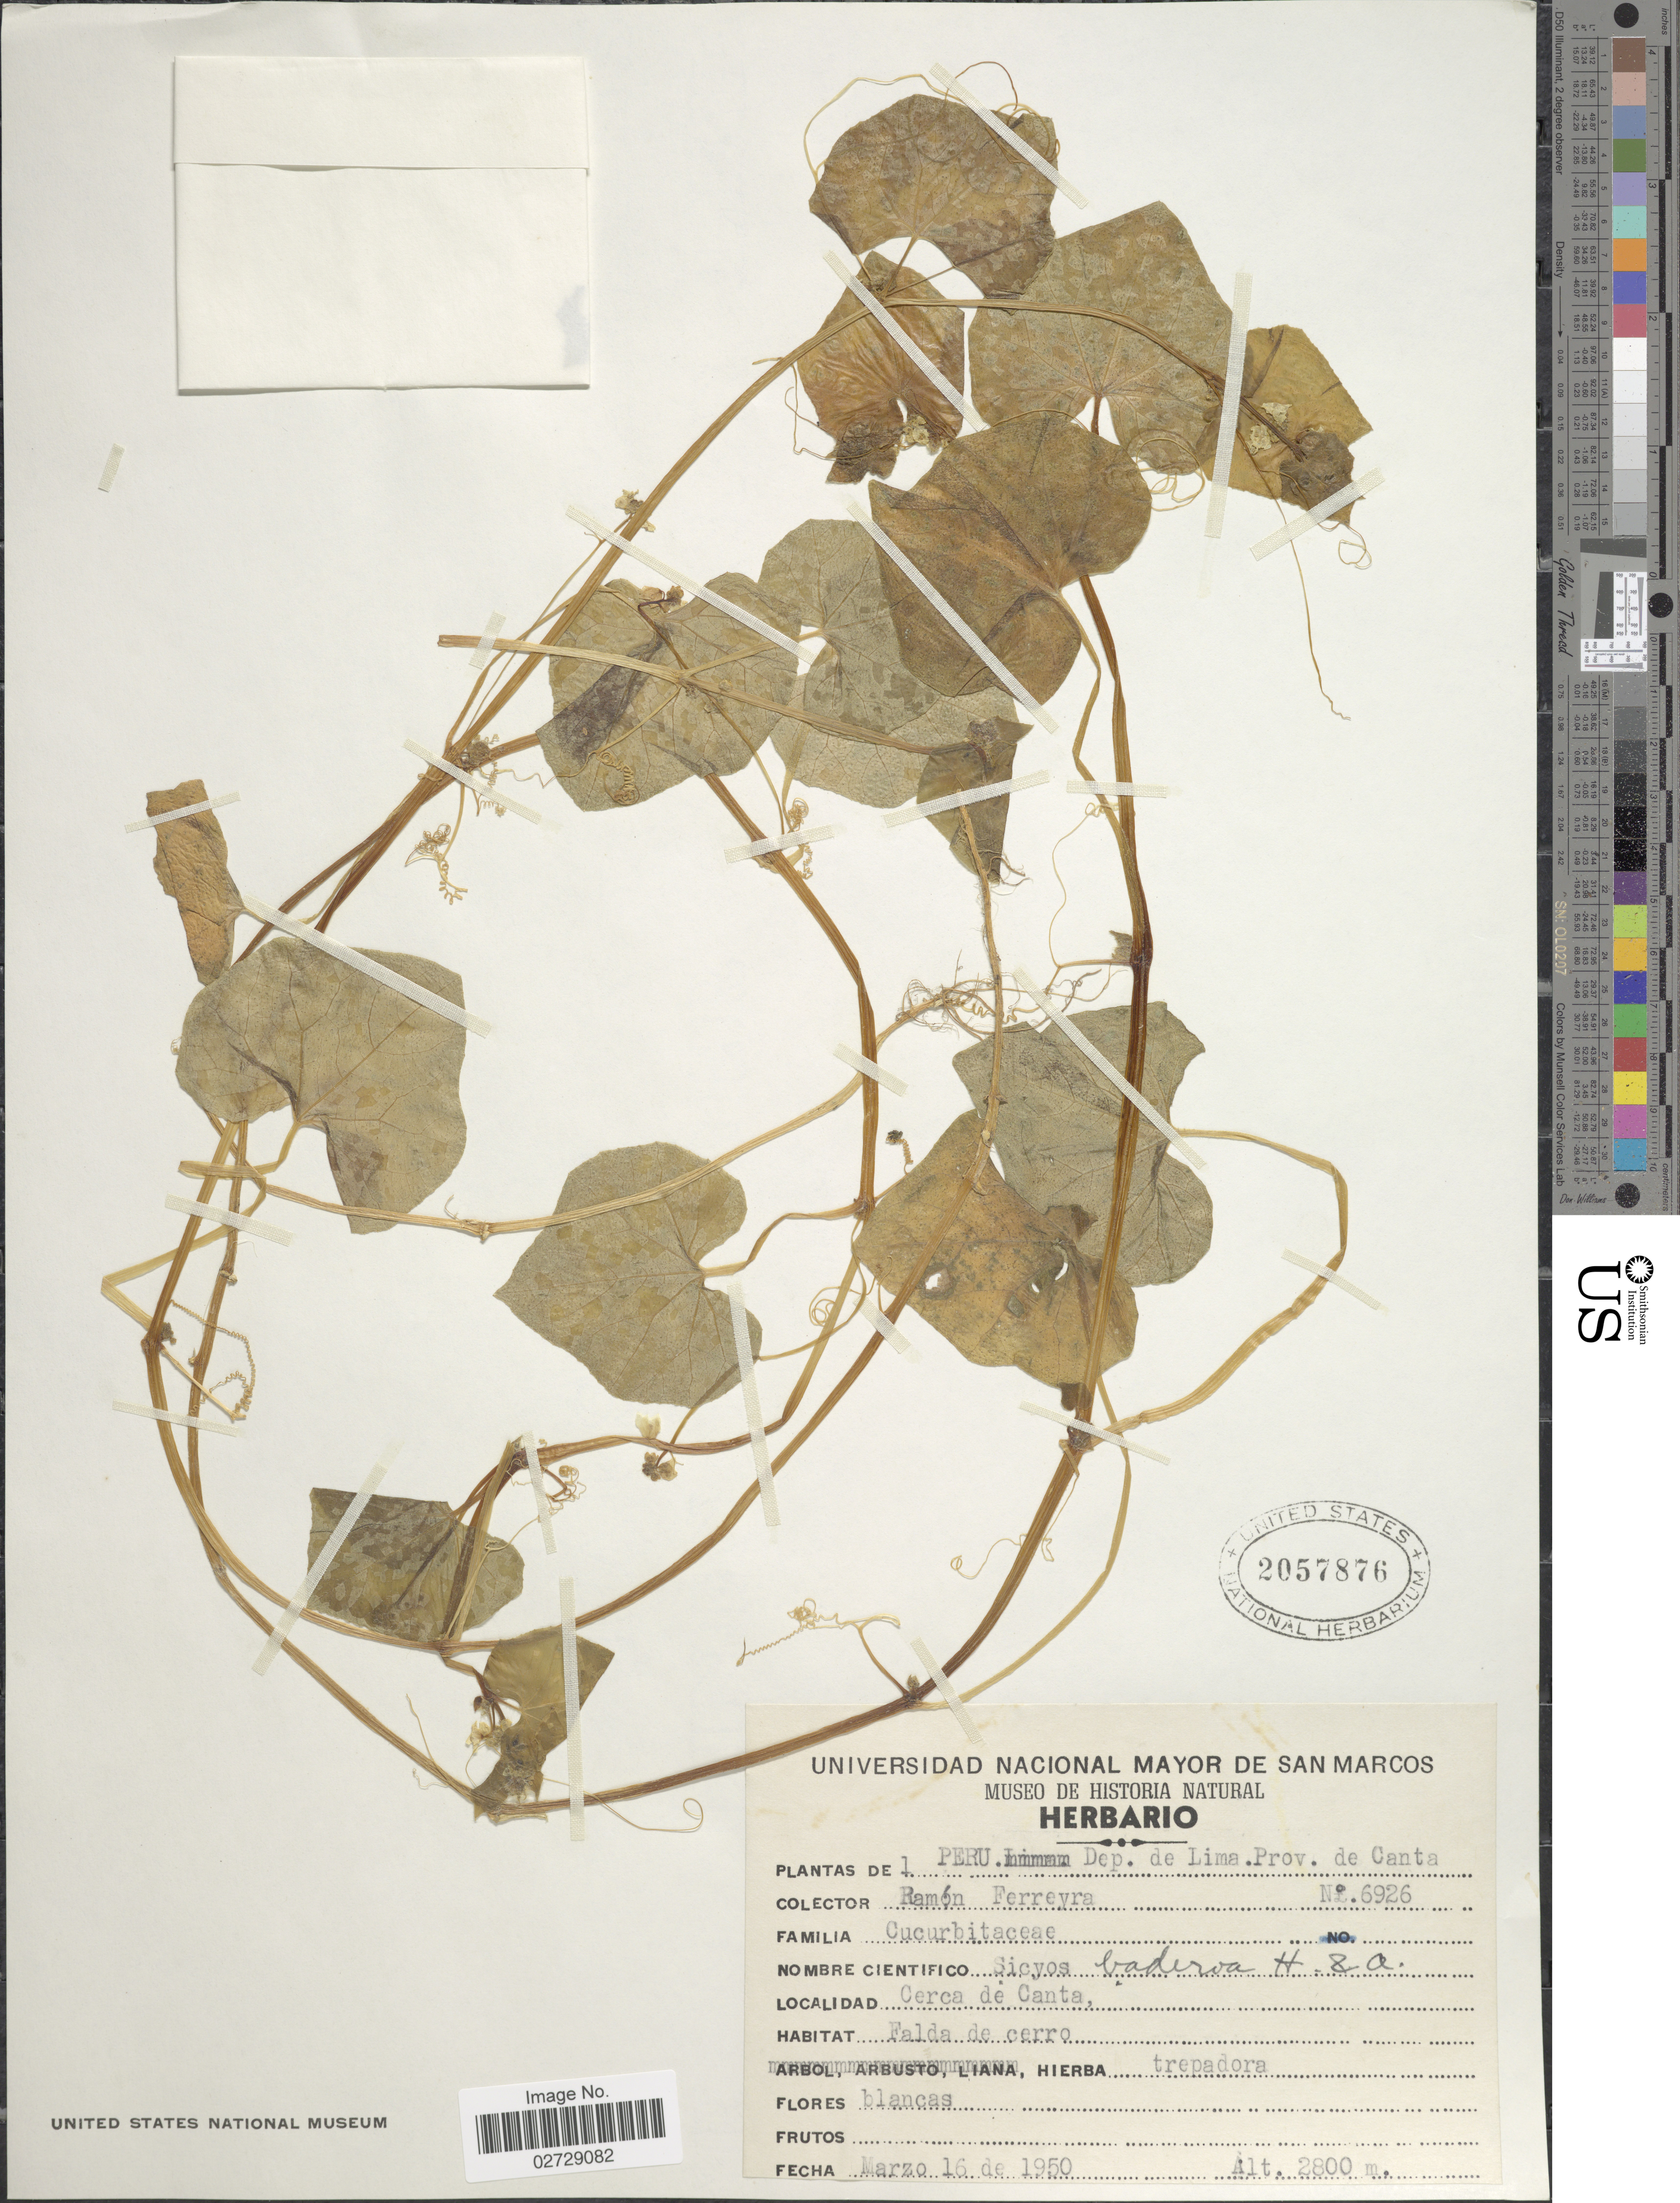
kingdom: Plantae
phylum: Tracheophyta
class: Magnoliopsida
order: Cucurbitales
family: Cucurbitaceae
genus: Sicyos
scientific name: Sicyos baderoa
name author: Hook. & Arn.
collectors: R. A. Ferreyra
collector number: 6926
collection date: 1950-03-16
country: Peru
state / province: Lima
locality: Dep. de Lima. Prov de Canta, Cerca de Canta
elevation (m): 2800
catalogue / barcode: US 2057876